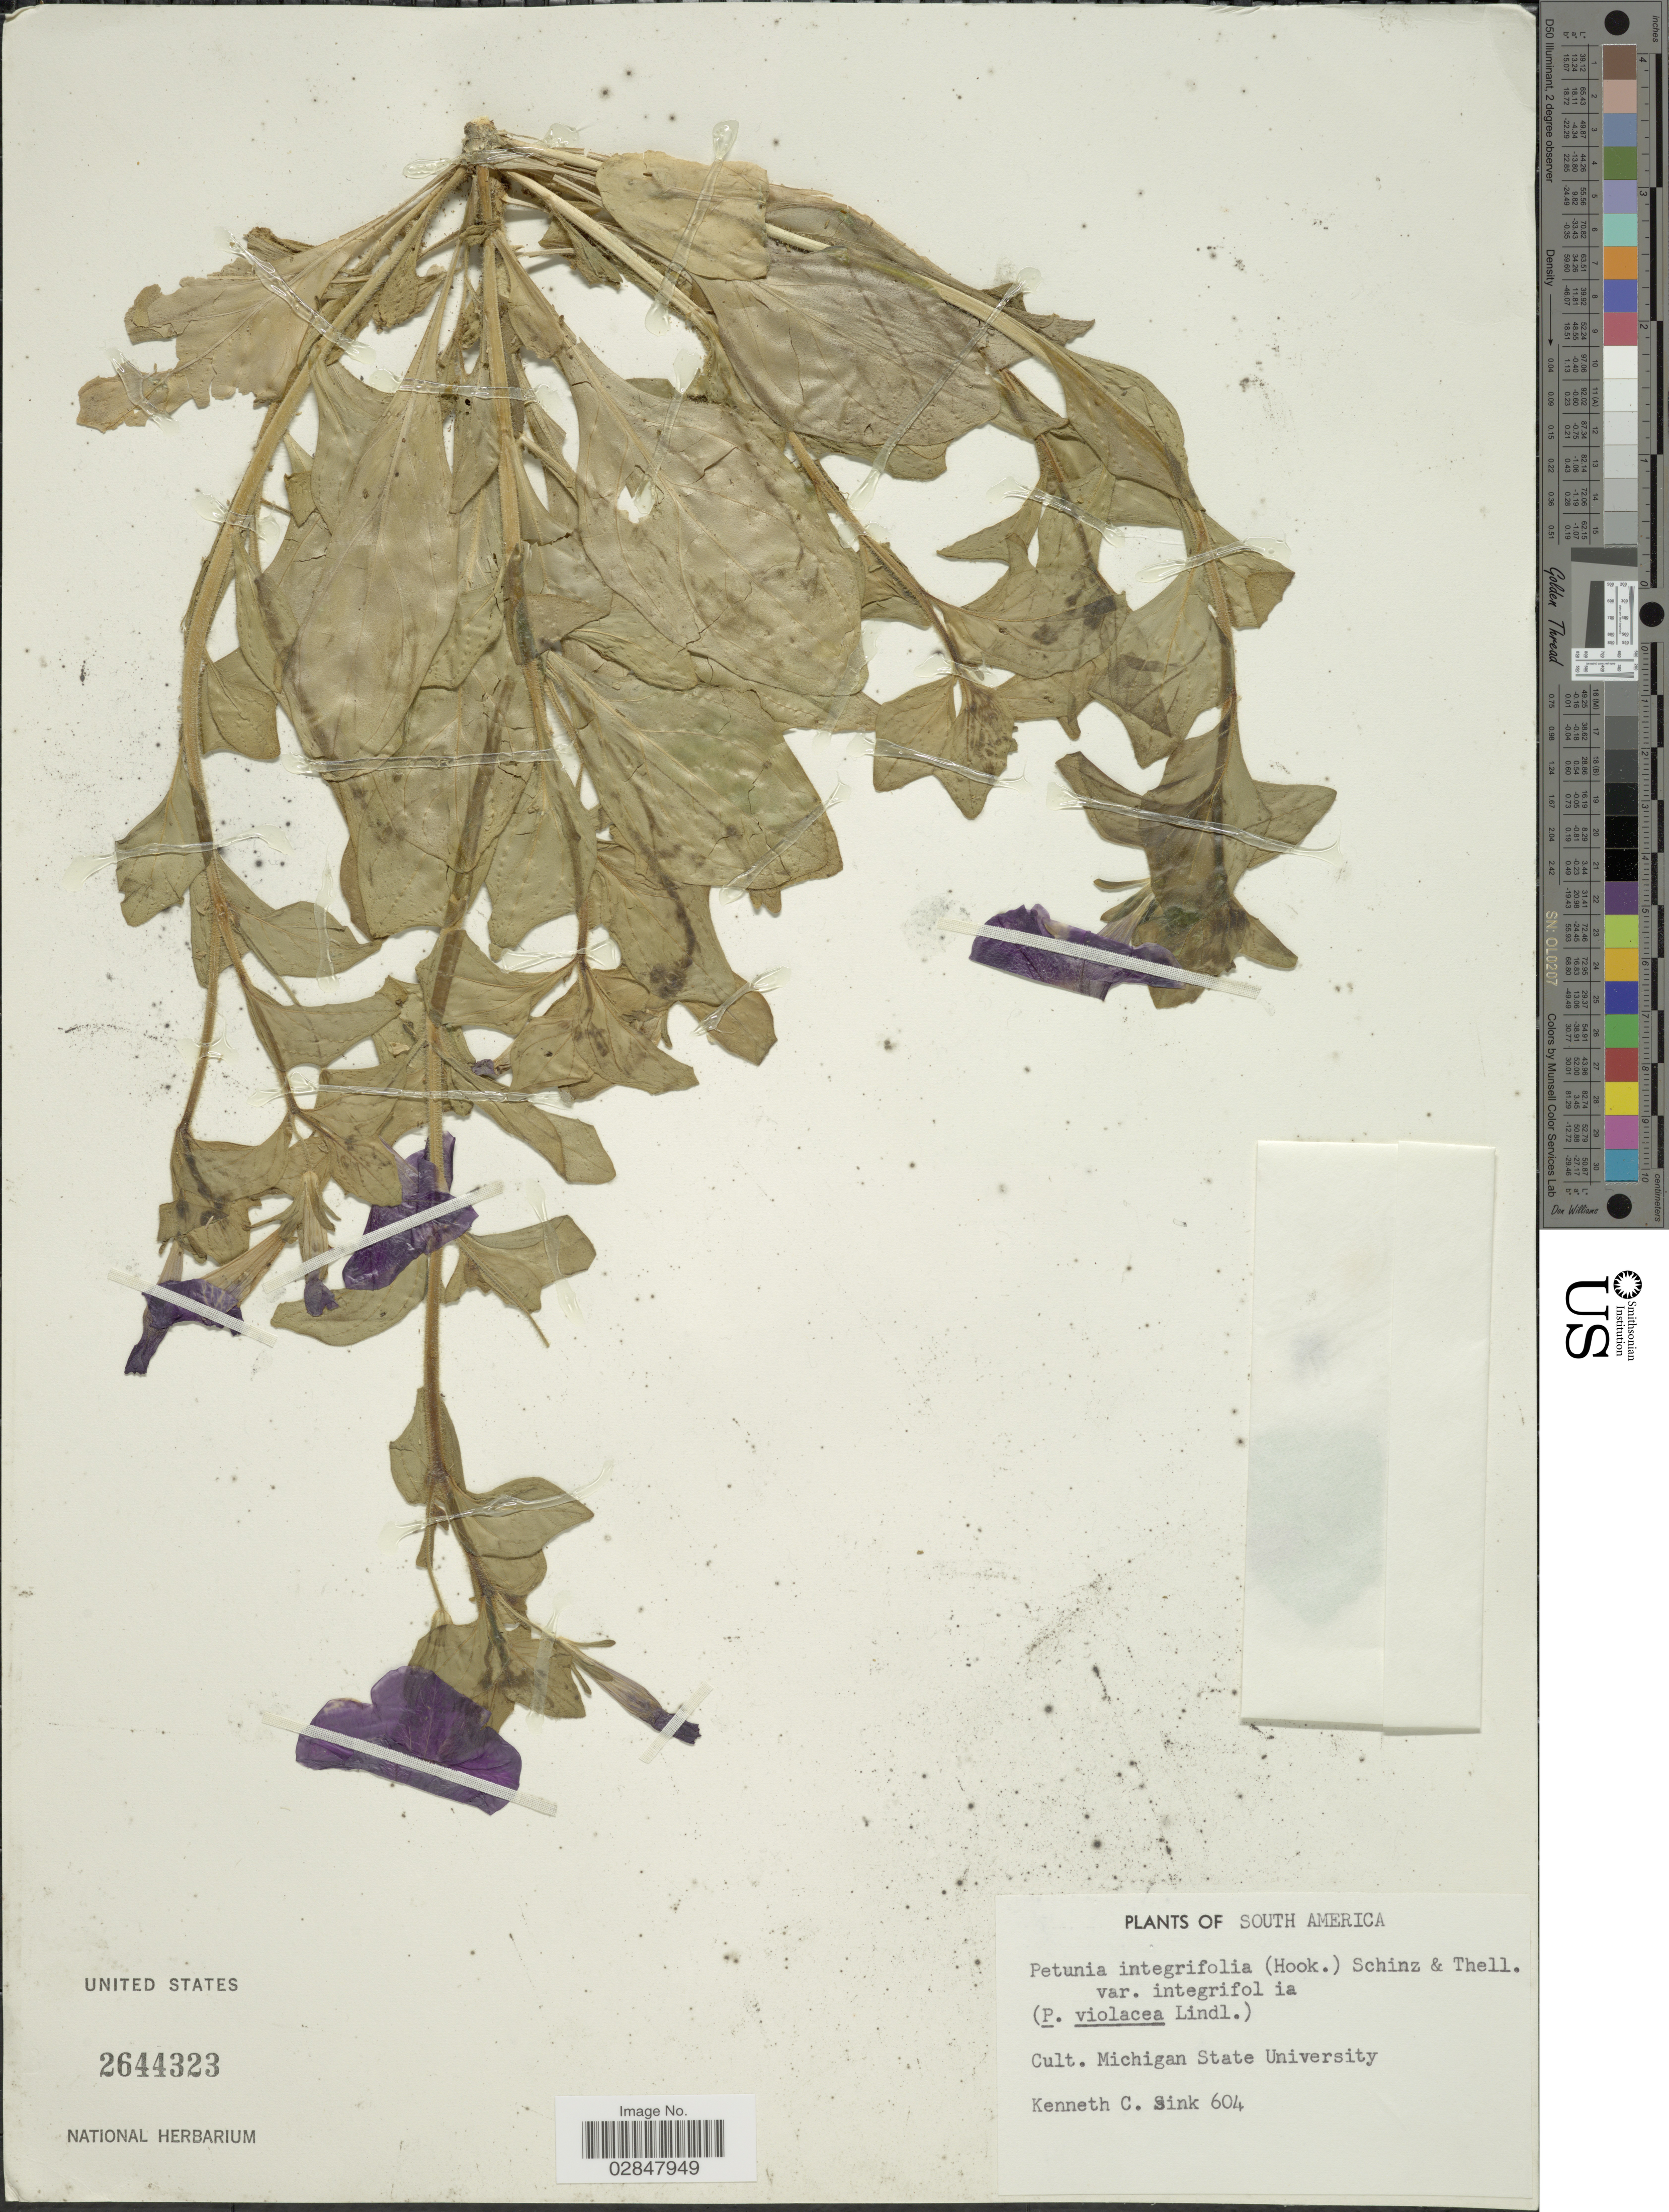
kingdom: Plantae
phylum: Tracheophyta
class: Magnoliopsida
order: Solanales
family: Solanaceae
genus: Petunia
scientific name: Petunia integrifolia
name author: (Hook.) Schinz & Thell.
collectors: K. Sink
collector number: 604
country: United States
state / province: Michigan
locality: Michigan State University.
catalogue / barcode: US 2644323